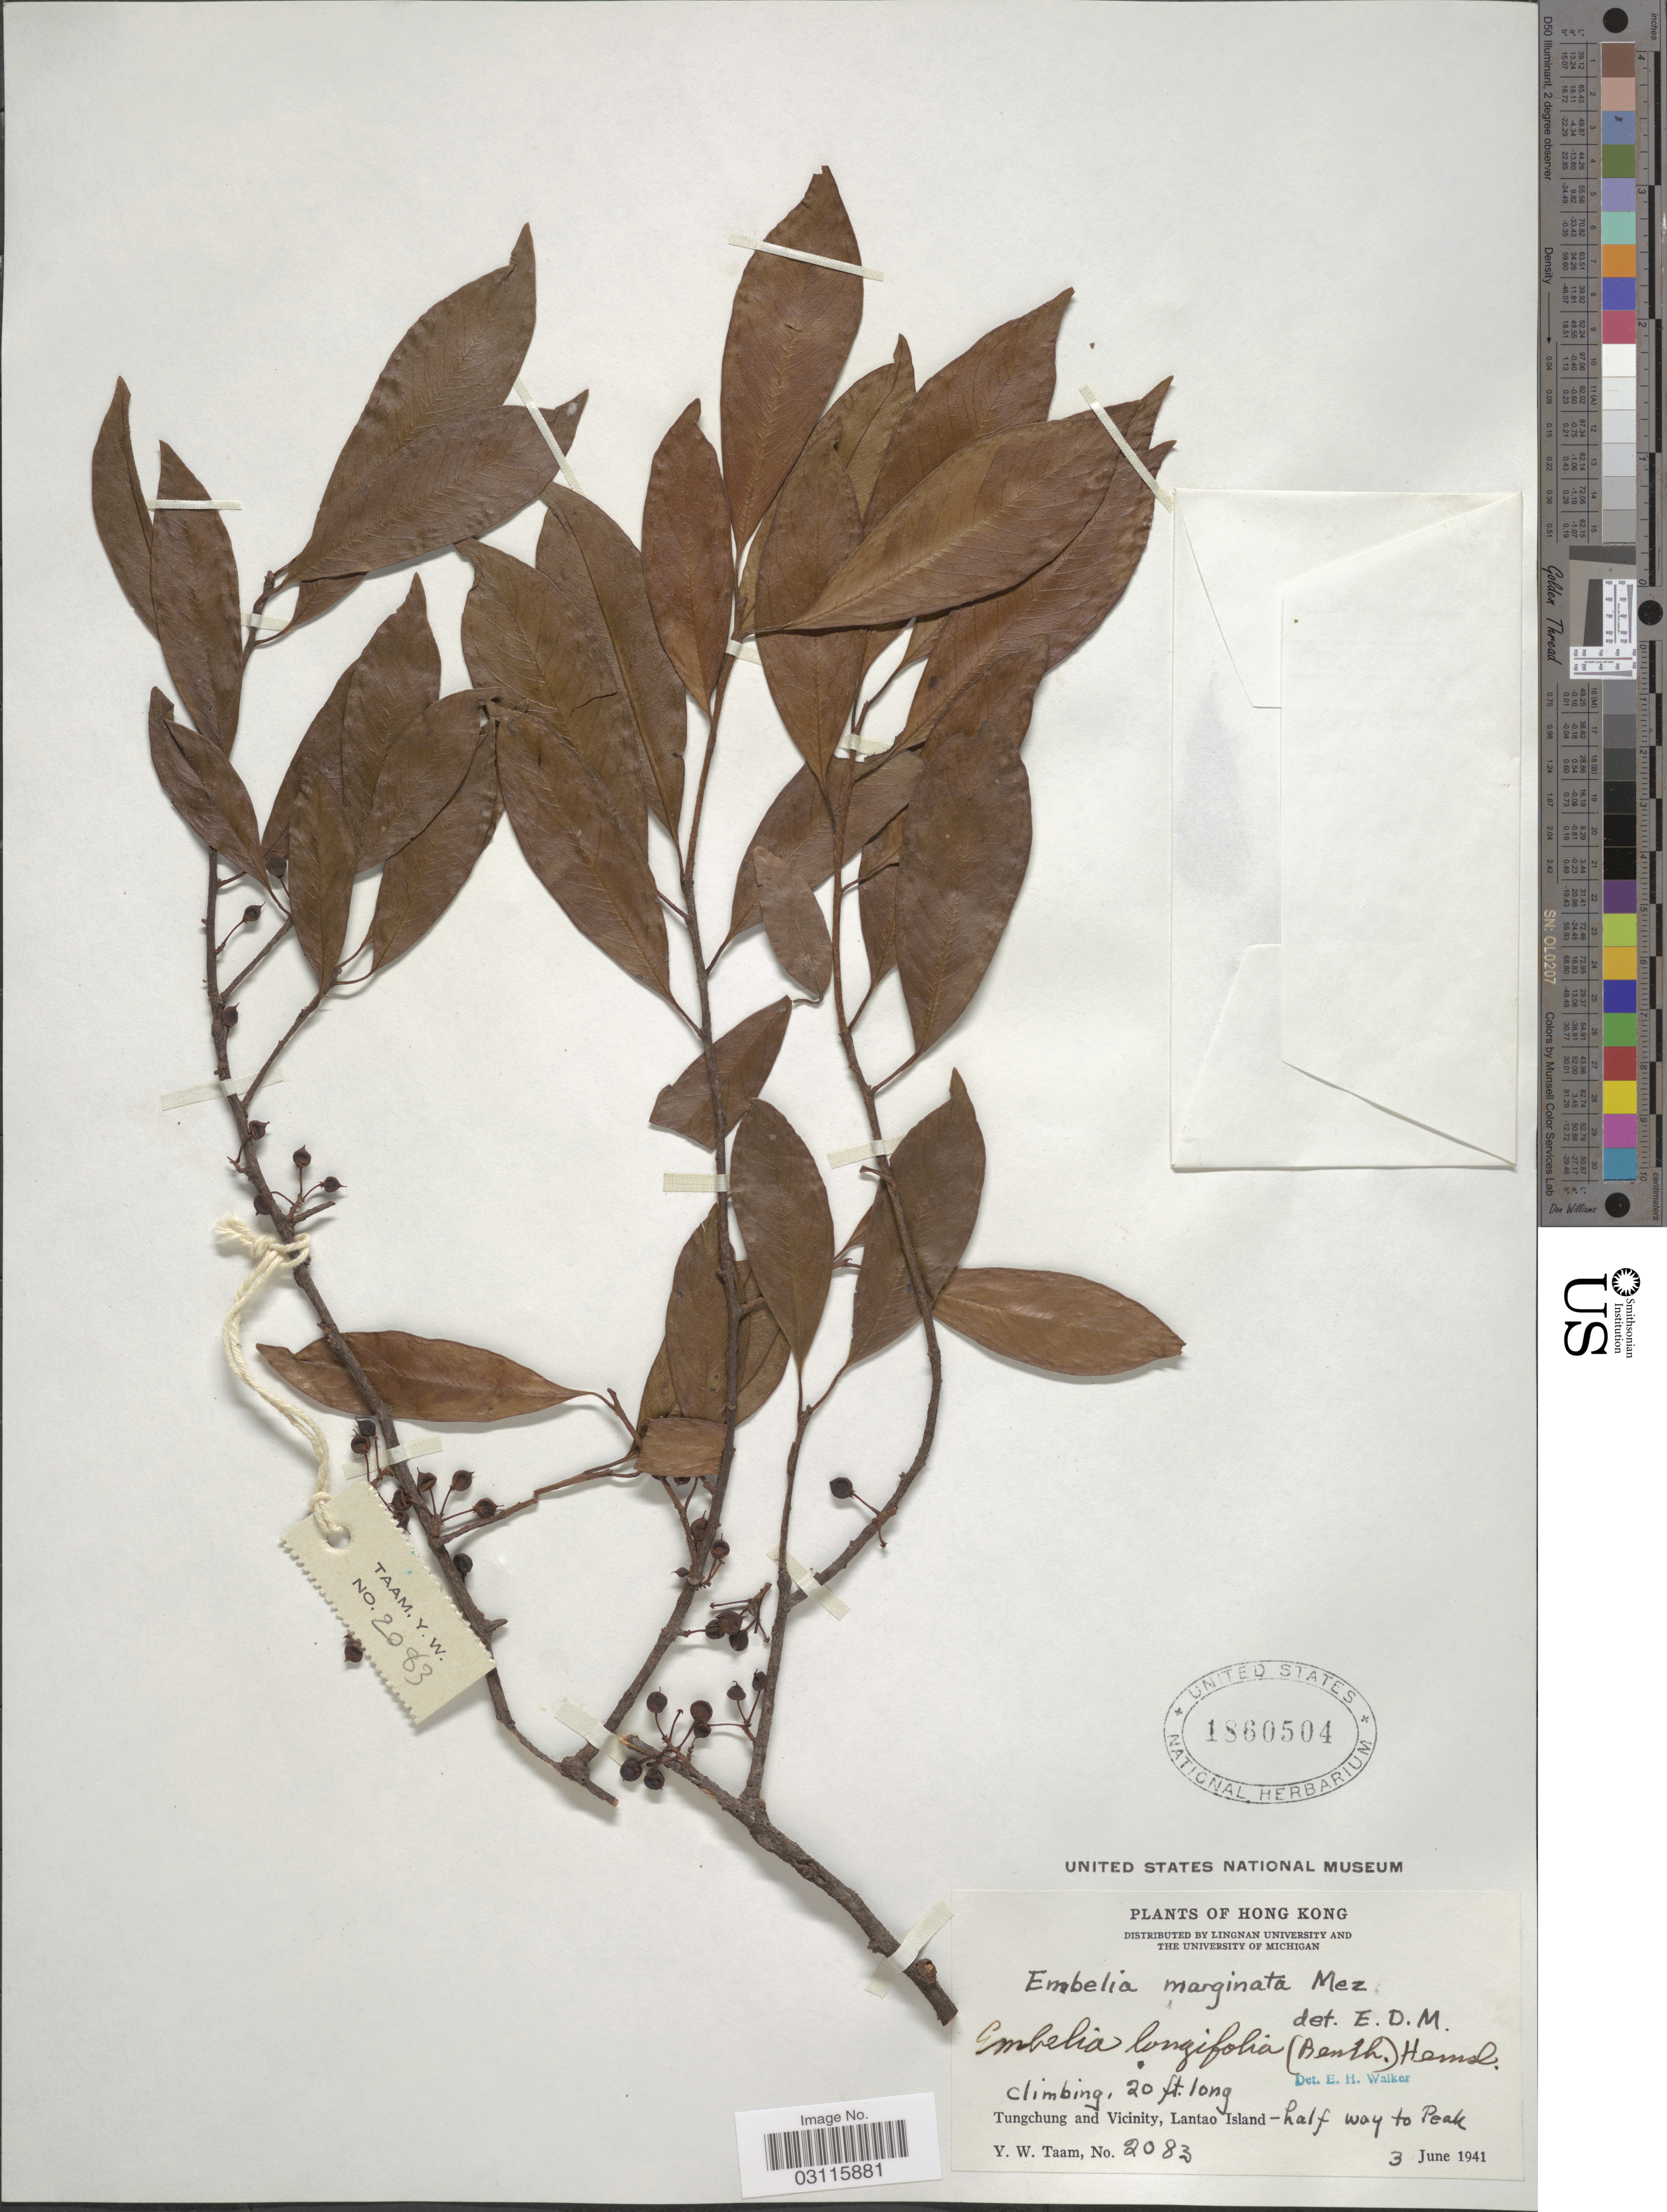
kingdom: Plantae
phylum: Tracheophyta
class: Magnoliopsida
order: Ericales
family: Primulaceae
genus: Embelia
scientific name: Embelia longifolia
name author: (Benth.) Hemsl.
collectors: Y. W. Taam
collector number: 2083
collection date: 1941-06-03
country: China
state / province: Hong Kong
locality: Tungchung and Vicinity, Lantao Island- half way to Peak.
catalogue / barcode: US 1860504